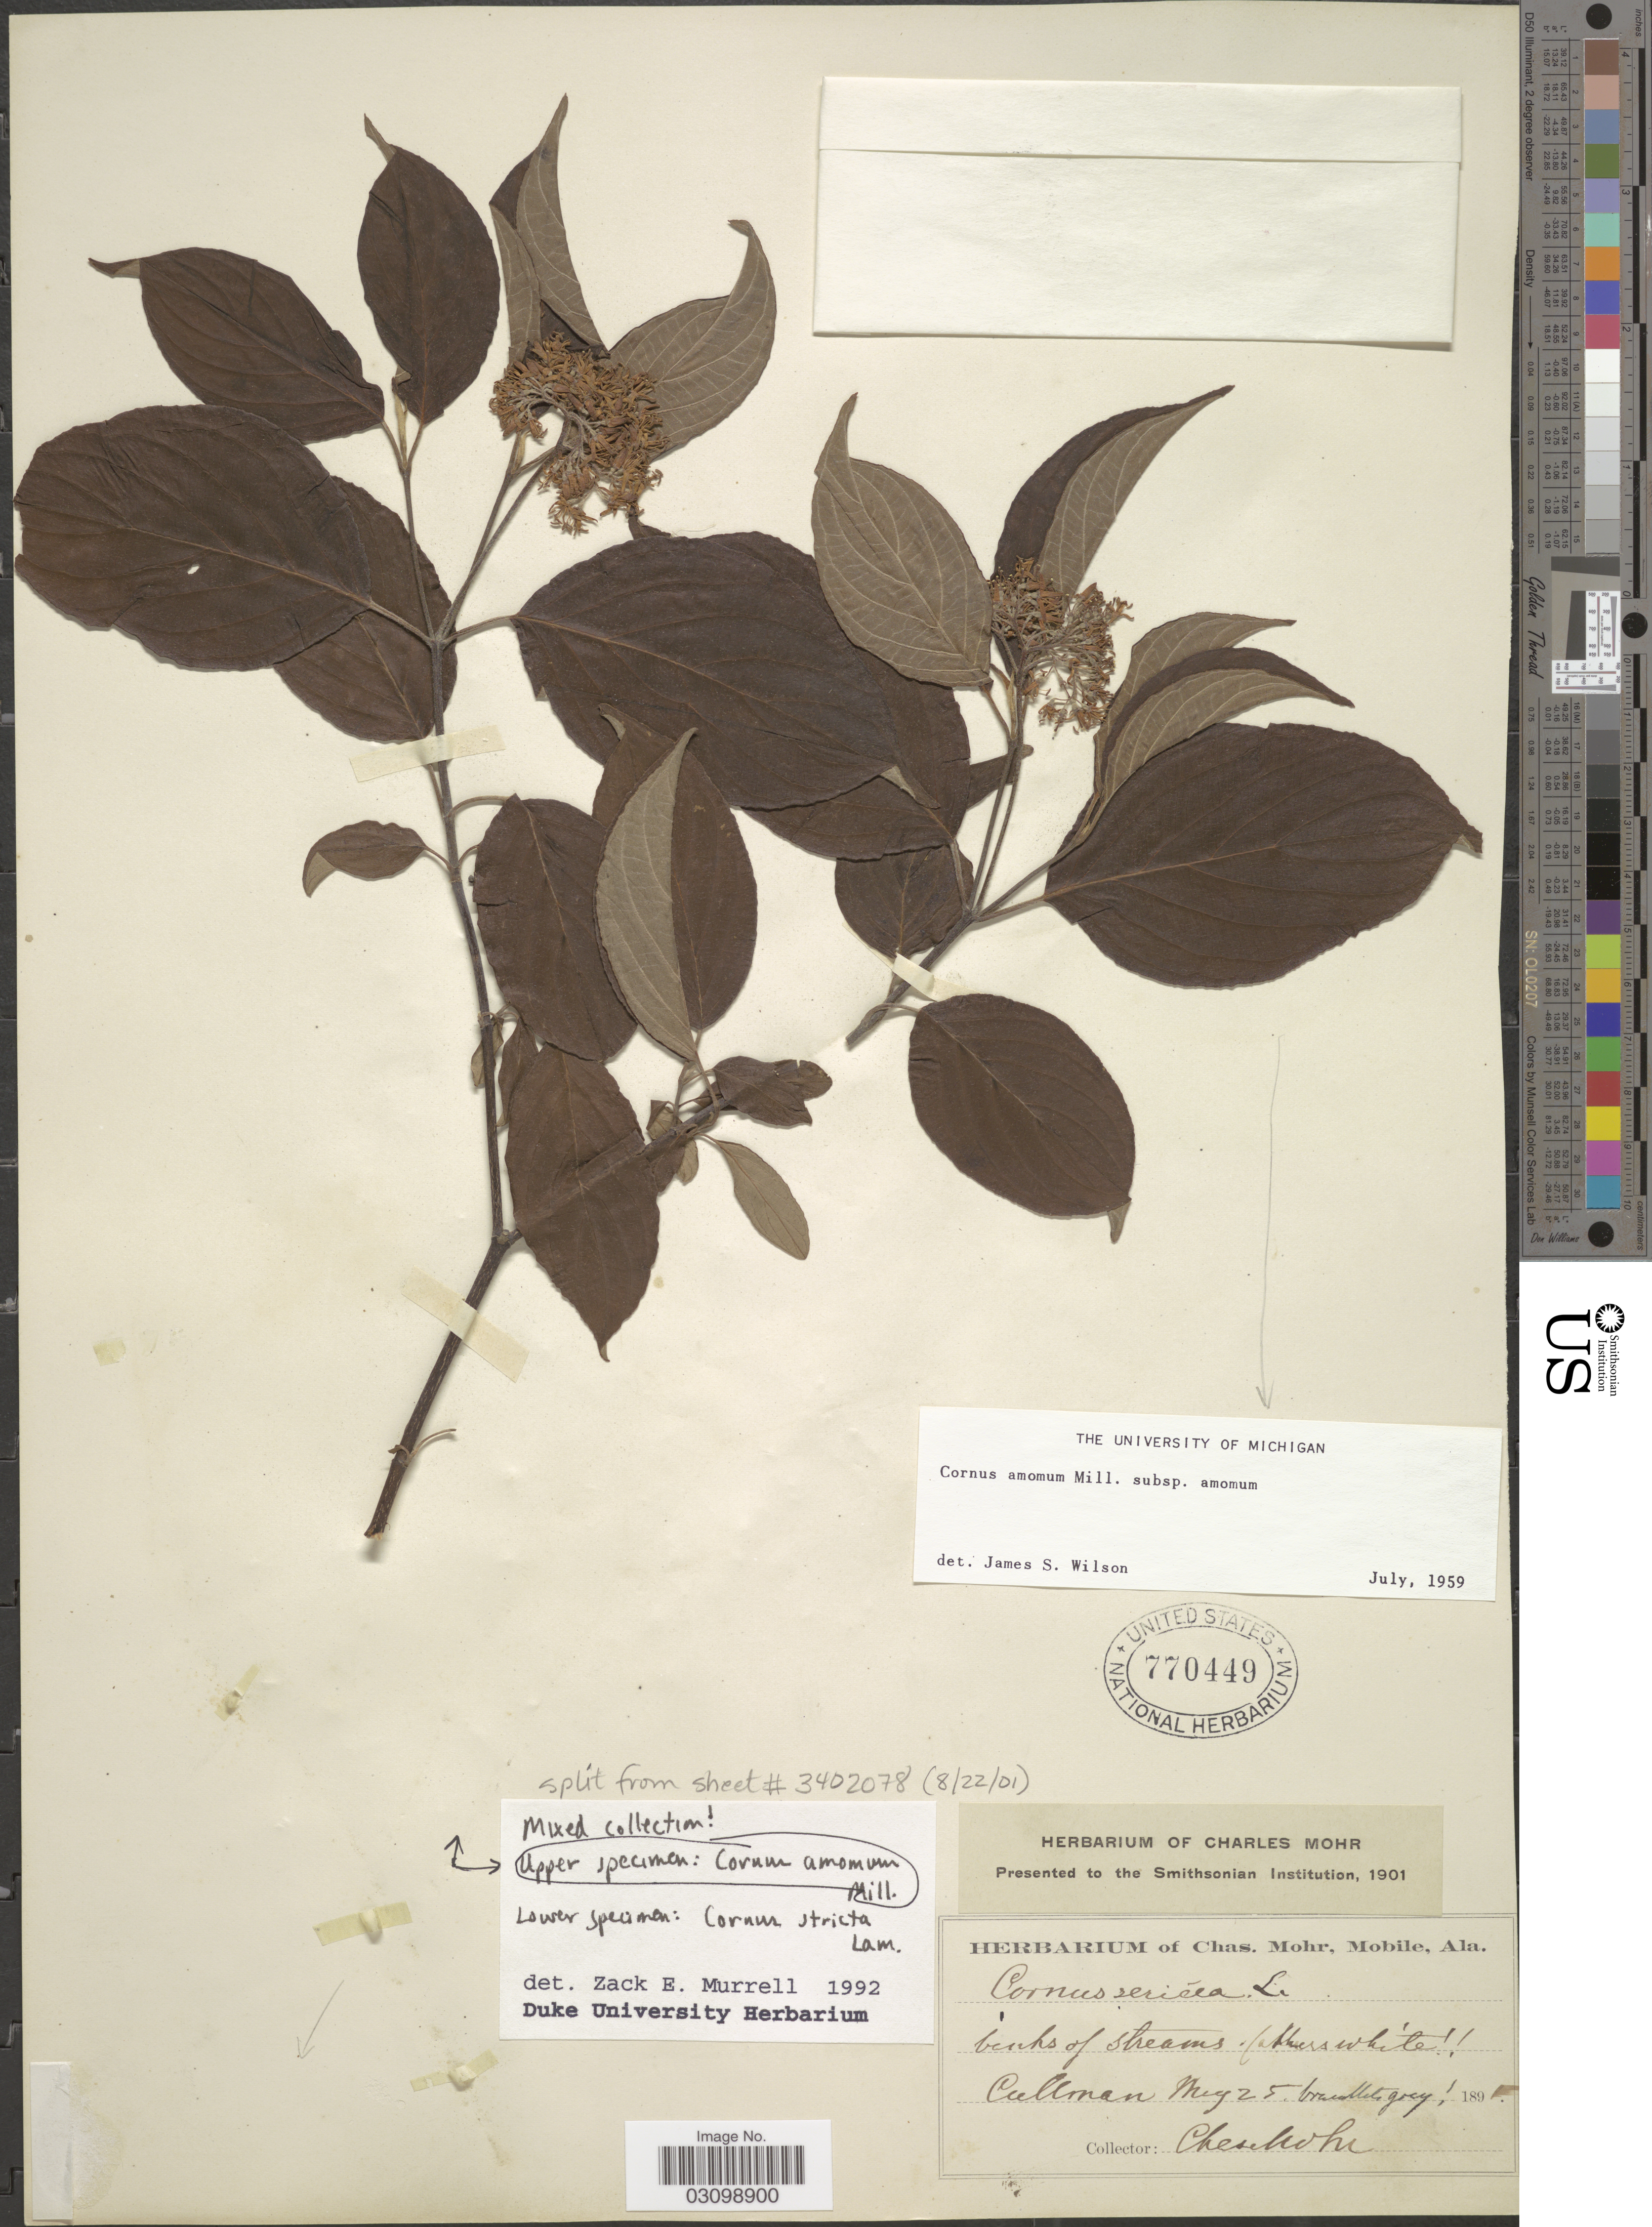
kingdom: Plantae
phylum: Tracheophyta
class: Magnoliopsida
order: Cornales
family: Cornaceae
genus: Cornus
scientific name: Cornus amomum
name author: Mill.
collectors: Mohr, C. T. (herbarium)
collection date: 1891-05-25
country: United States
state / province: Alabama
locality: Cullman.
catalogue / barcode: US 770449